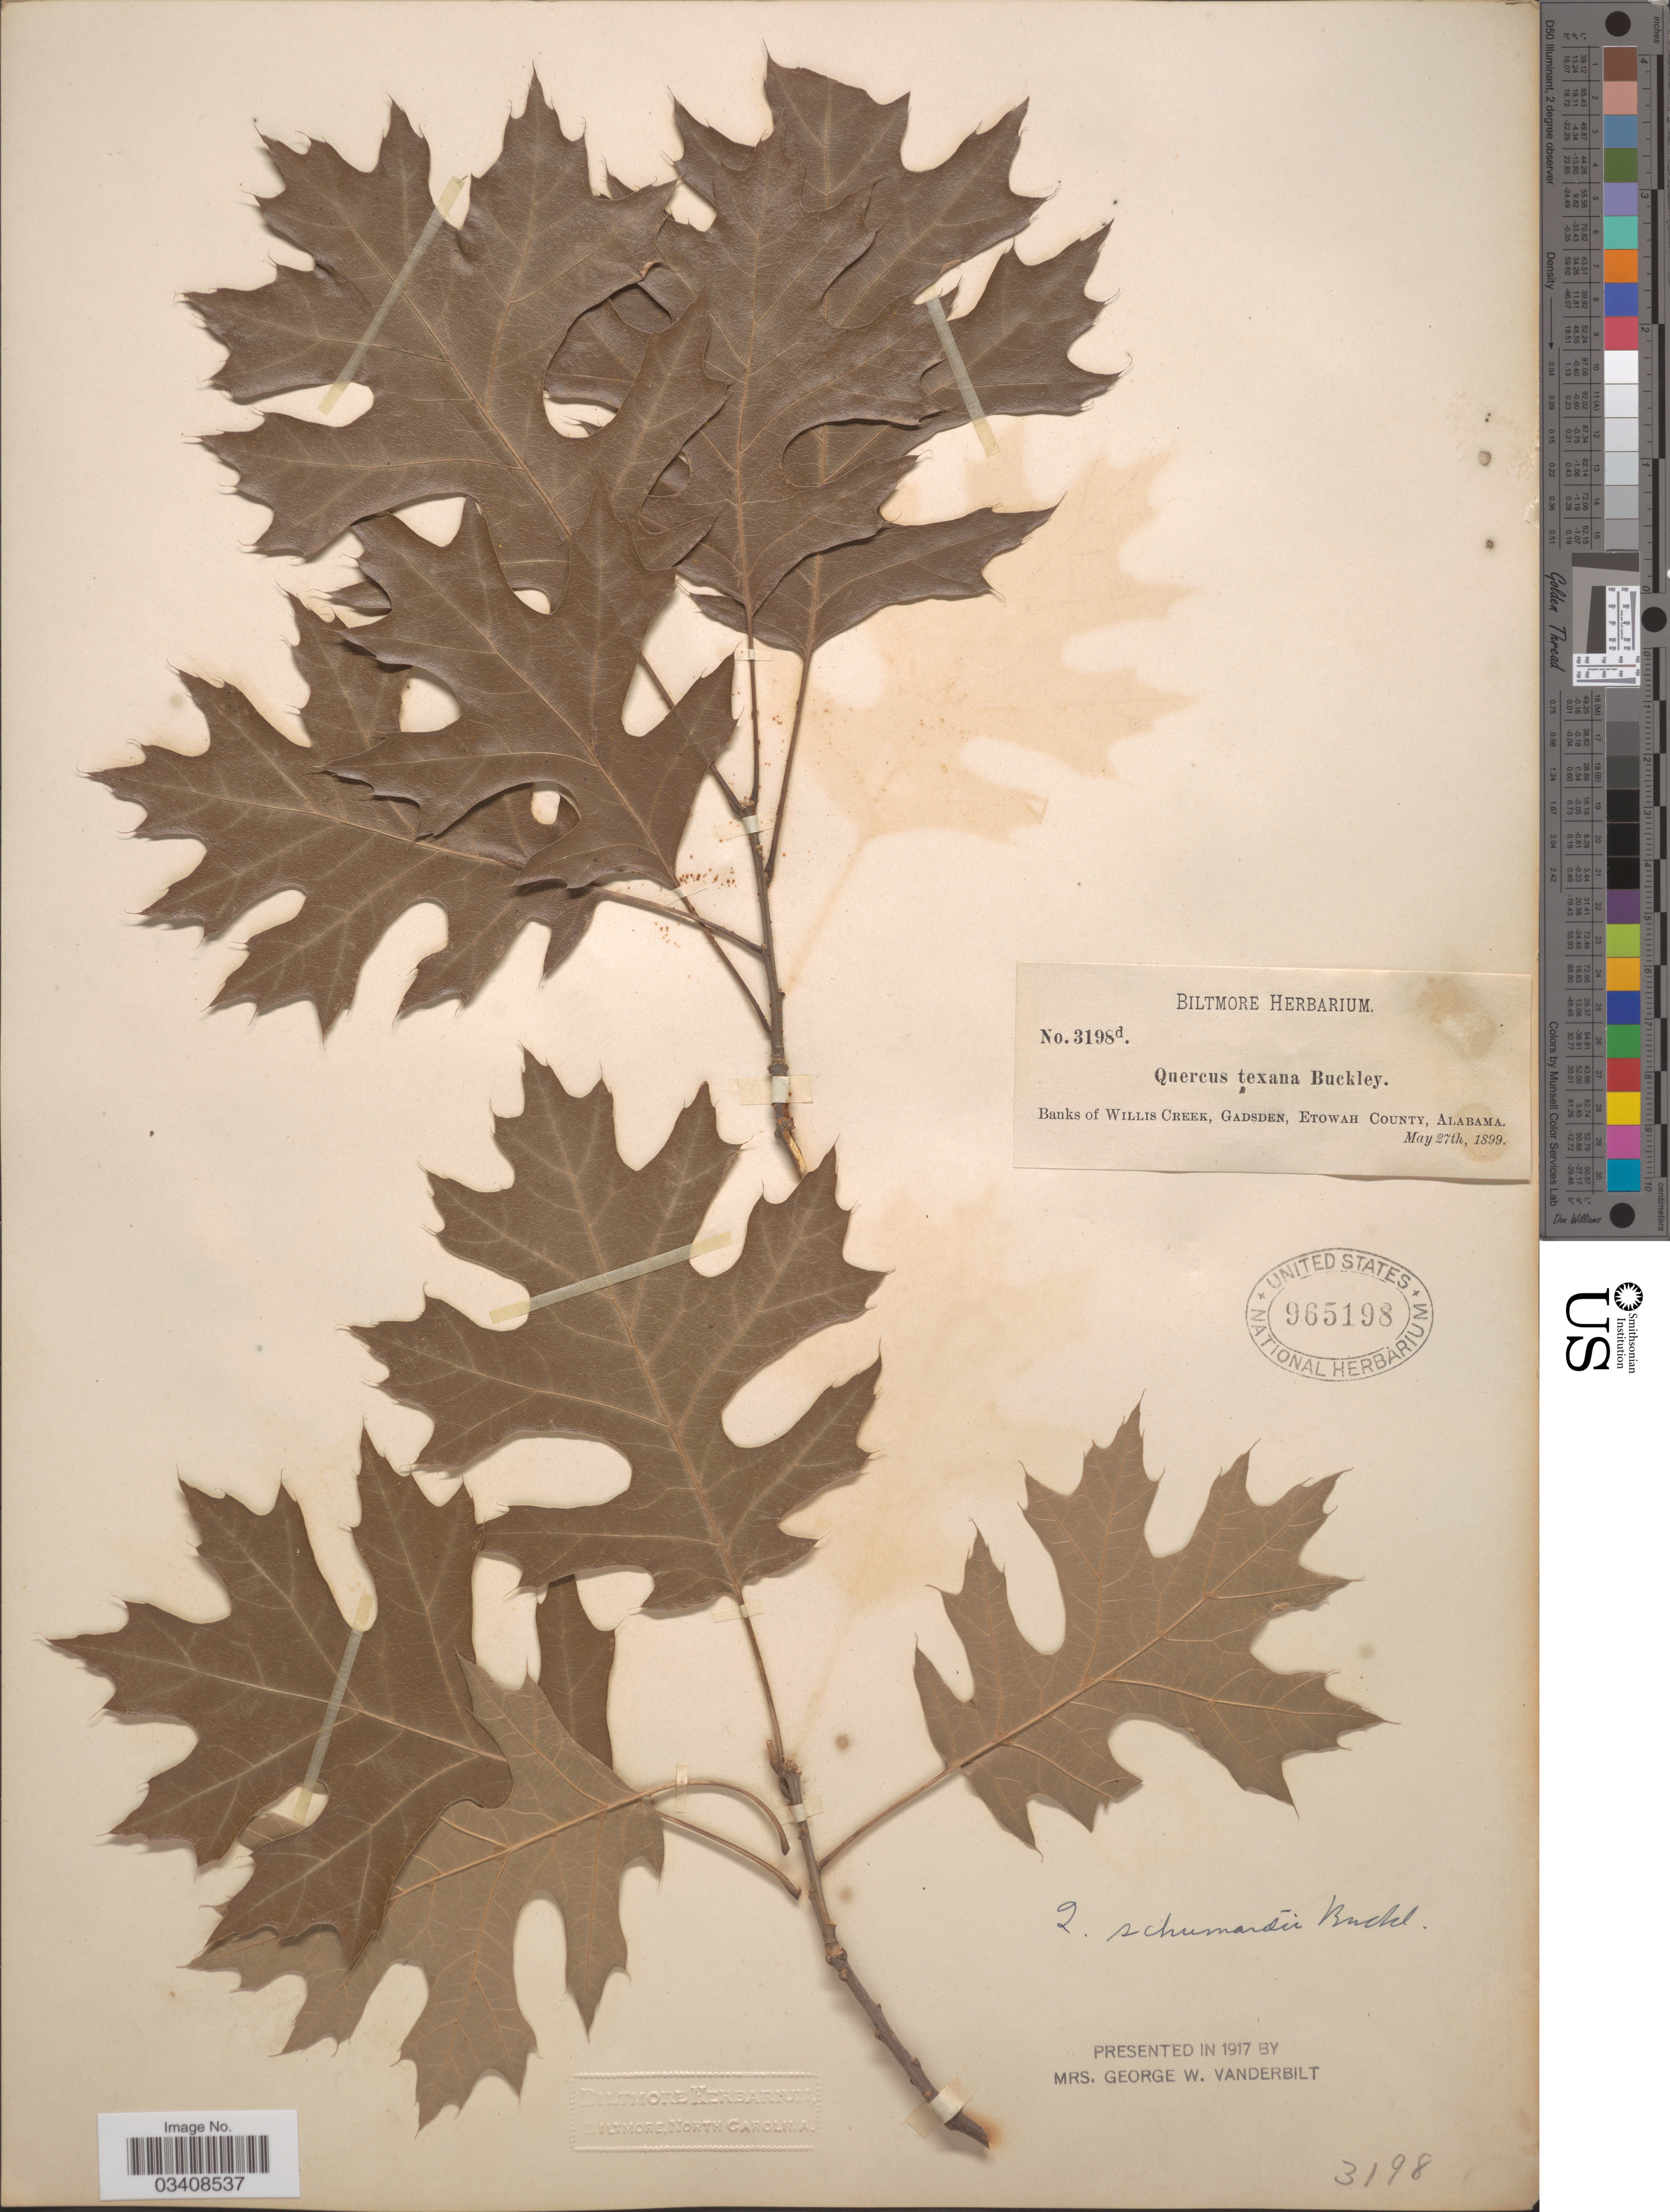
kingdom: Plantae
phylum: Tracheophyta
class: Magnoliopsida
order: Fagales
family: Fagaceae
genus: Quercus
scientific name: Quercus shumardii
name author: Buckley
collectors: ex herb. Biltmore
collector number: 3198d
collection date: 1899-05-27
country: United States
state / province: Alabama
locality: Banks of Willis Creek, Gadsden, Etowah County.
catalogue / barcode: US 965198